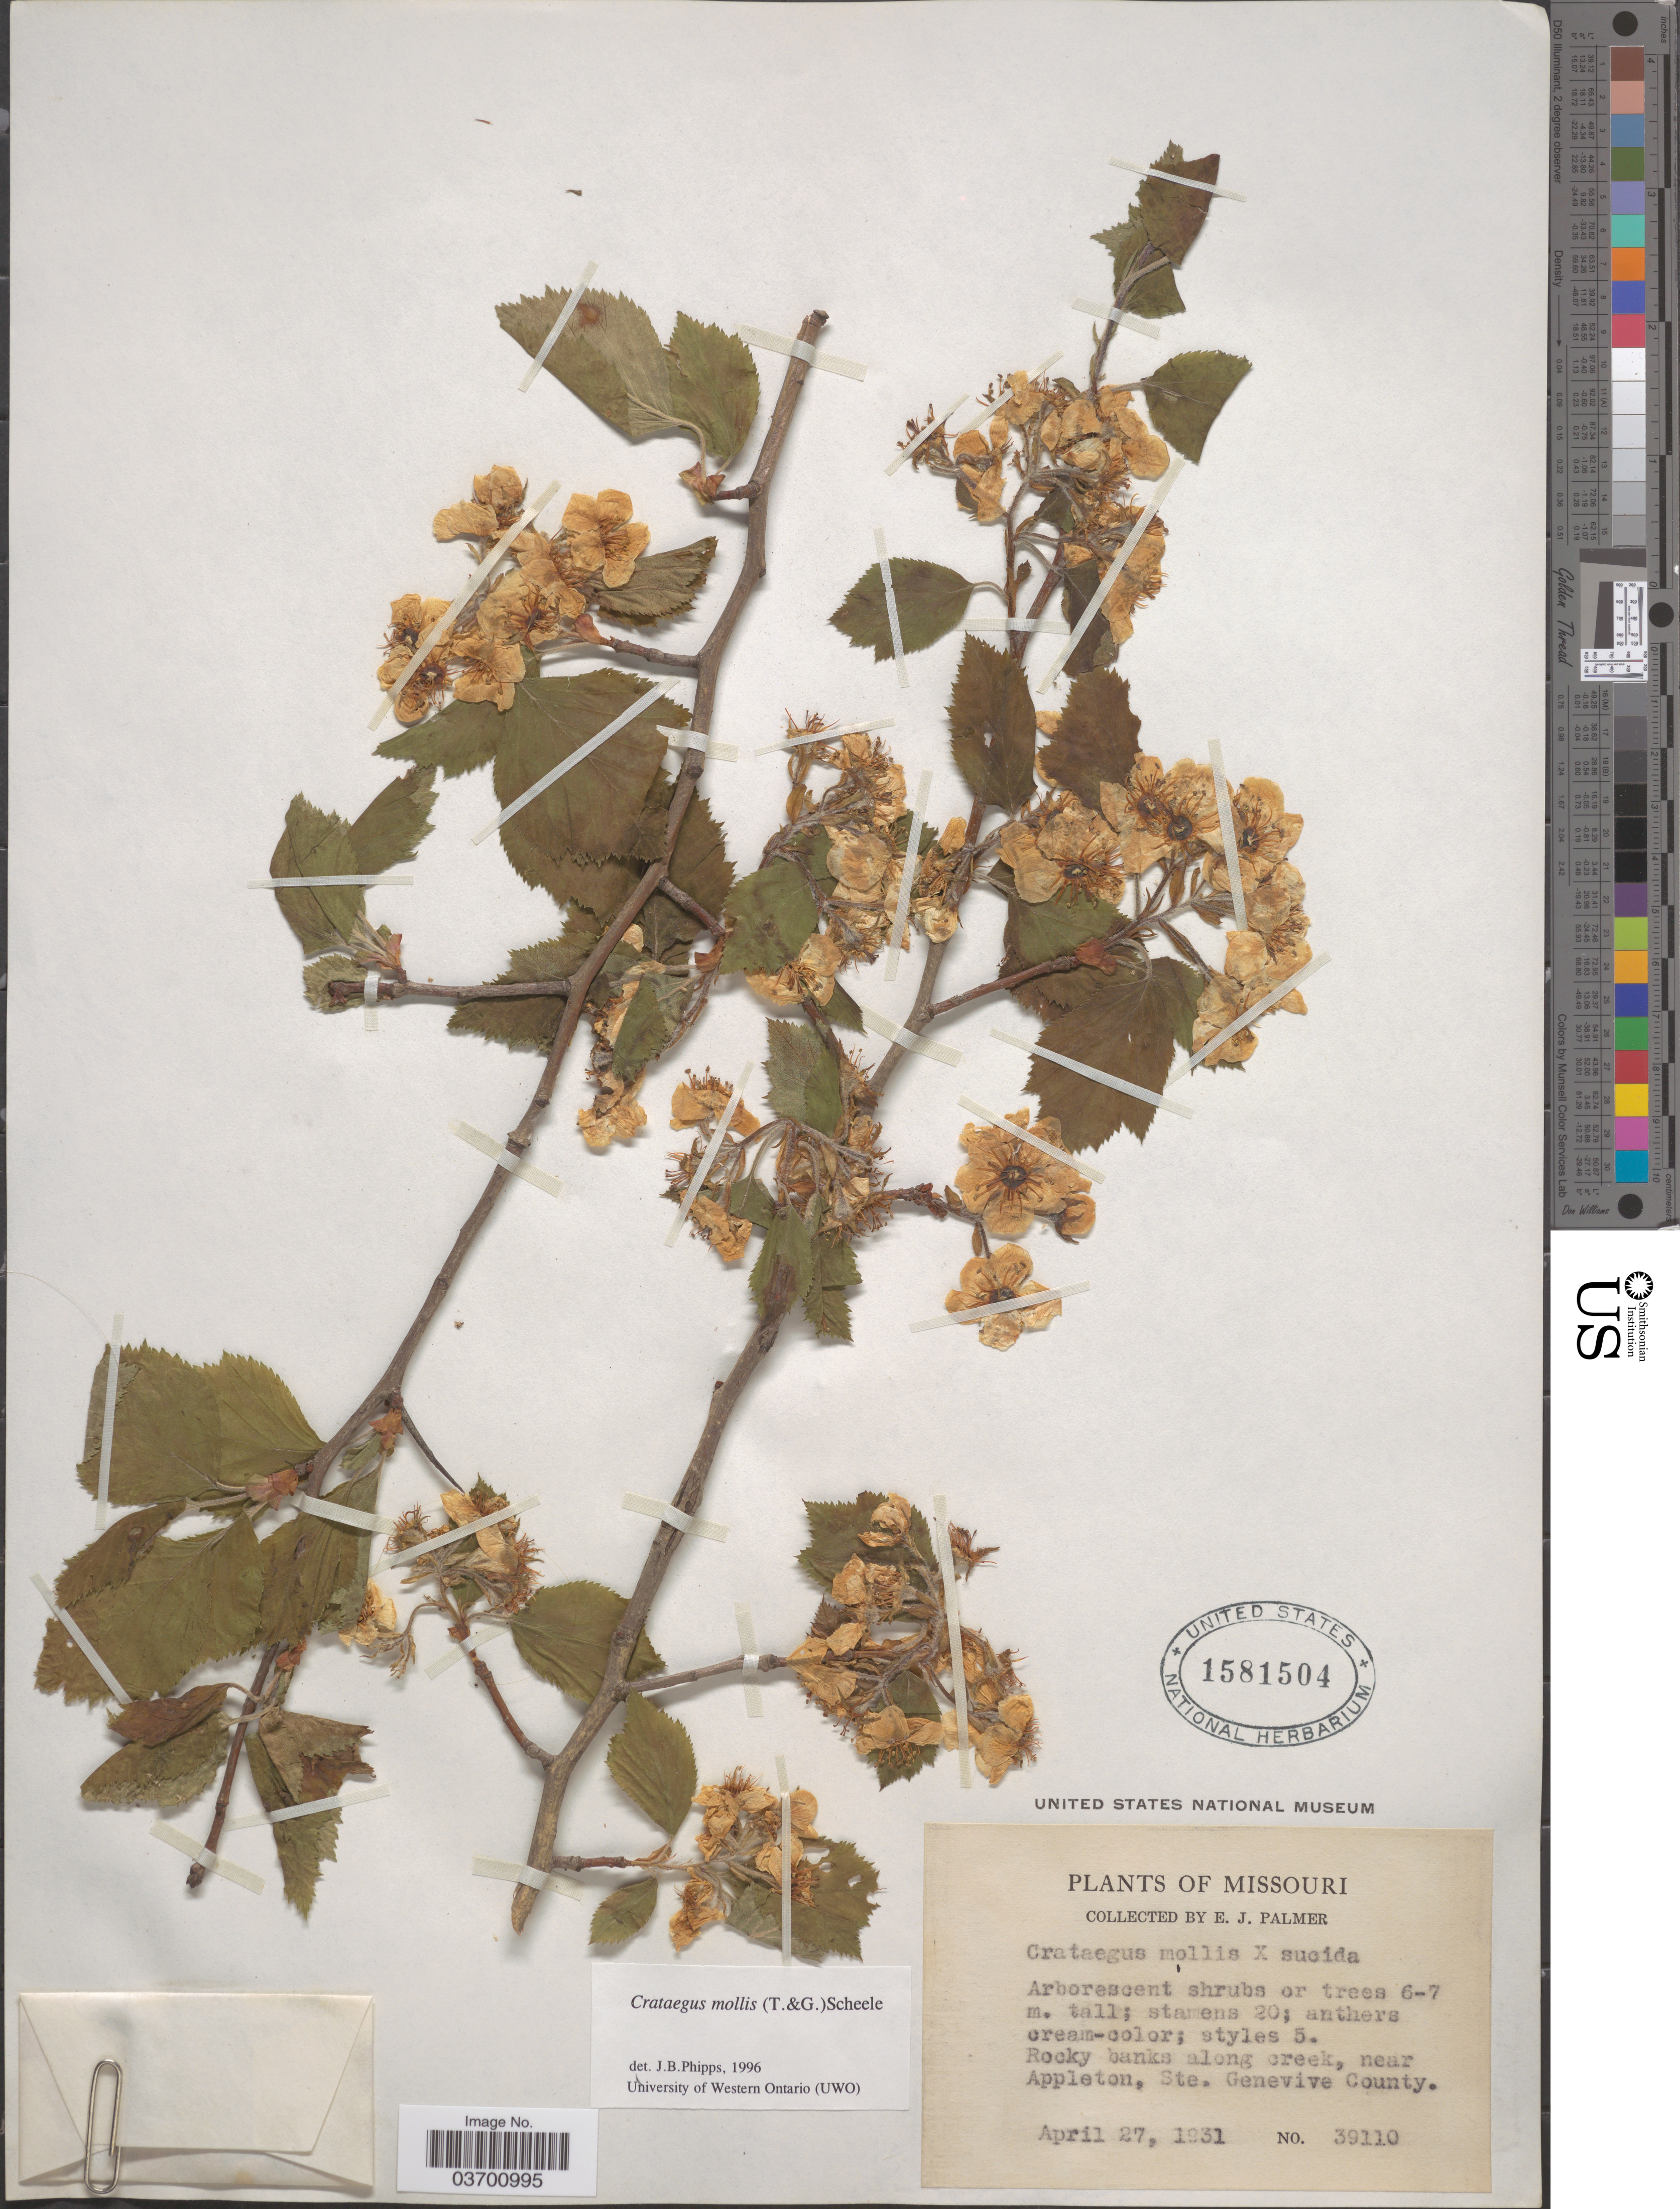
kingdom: Plantae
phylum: Tracheophyta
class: Magnoliopsida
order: Rosales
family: Rosaceae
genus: Crataegus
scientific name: Crataegus mollis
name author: (Torr. & A. Gray) Scheele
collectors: E. J. Palmer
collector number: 39110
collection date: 1931-04-27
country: United States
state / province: Missouri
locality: Rocky banks along creek, near Appleton, Ste. Genevive County.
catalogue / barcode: US 1581504